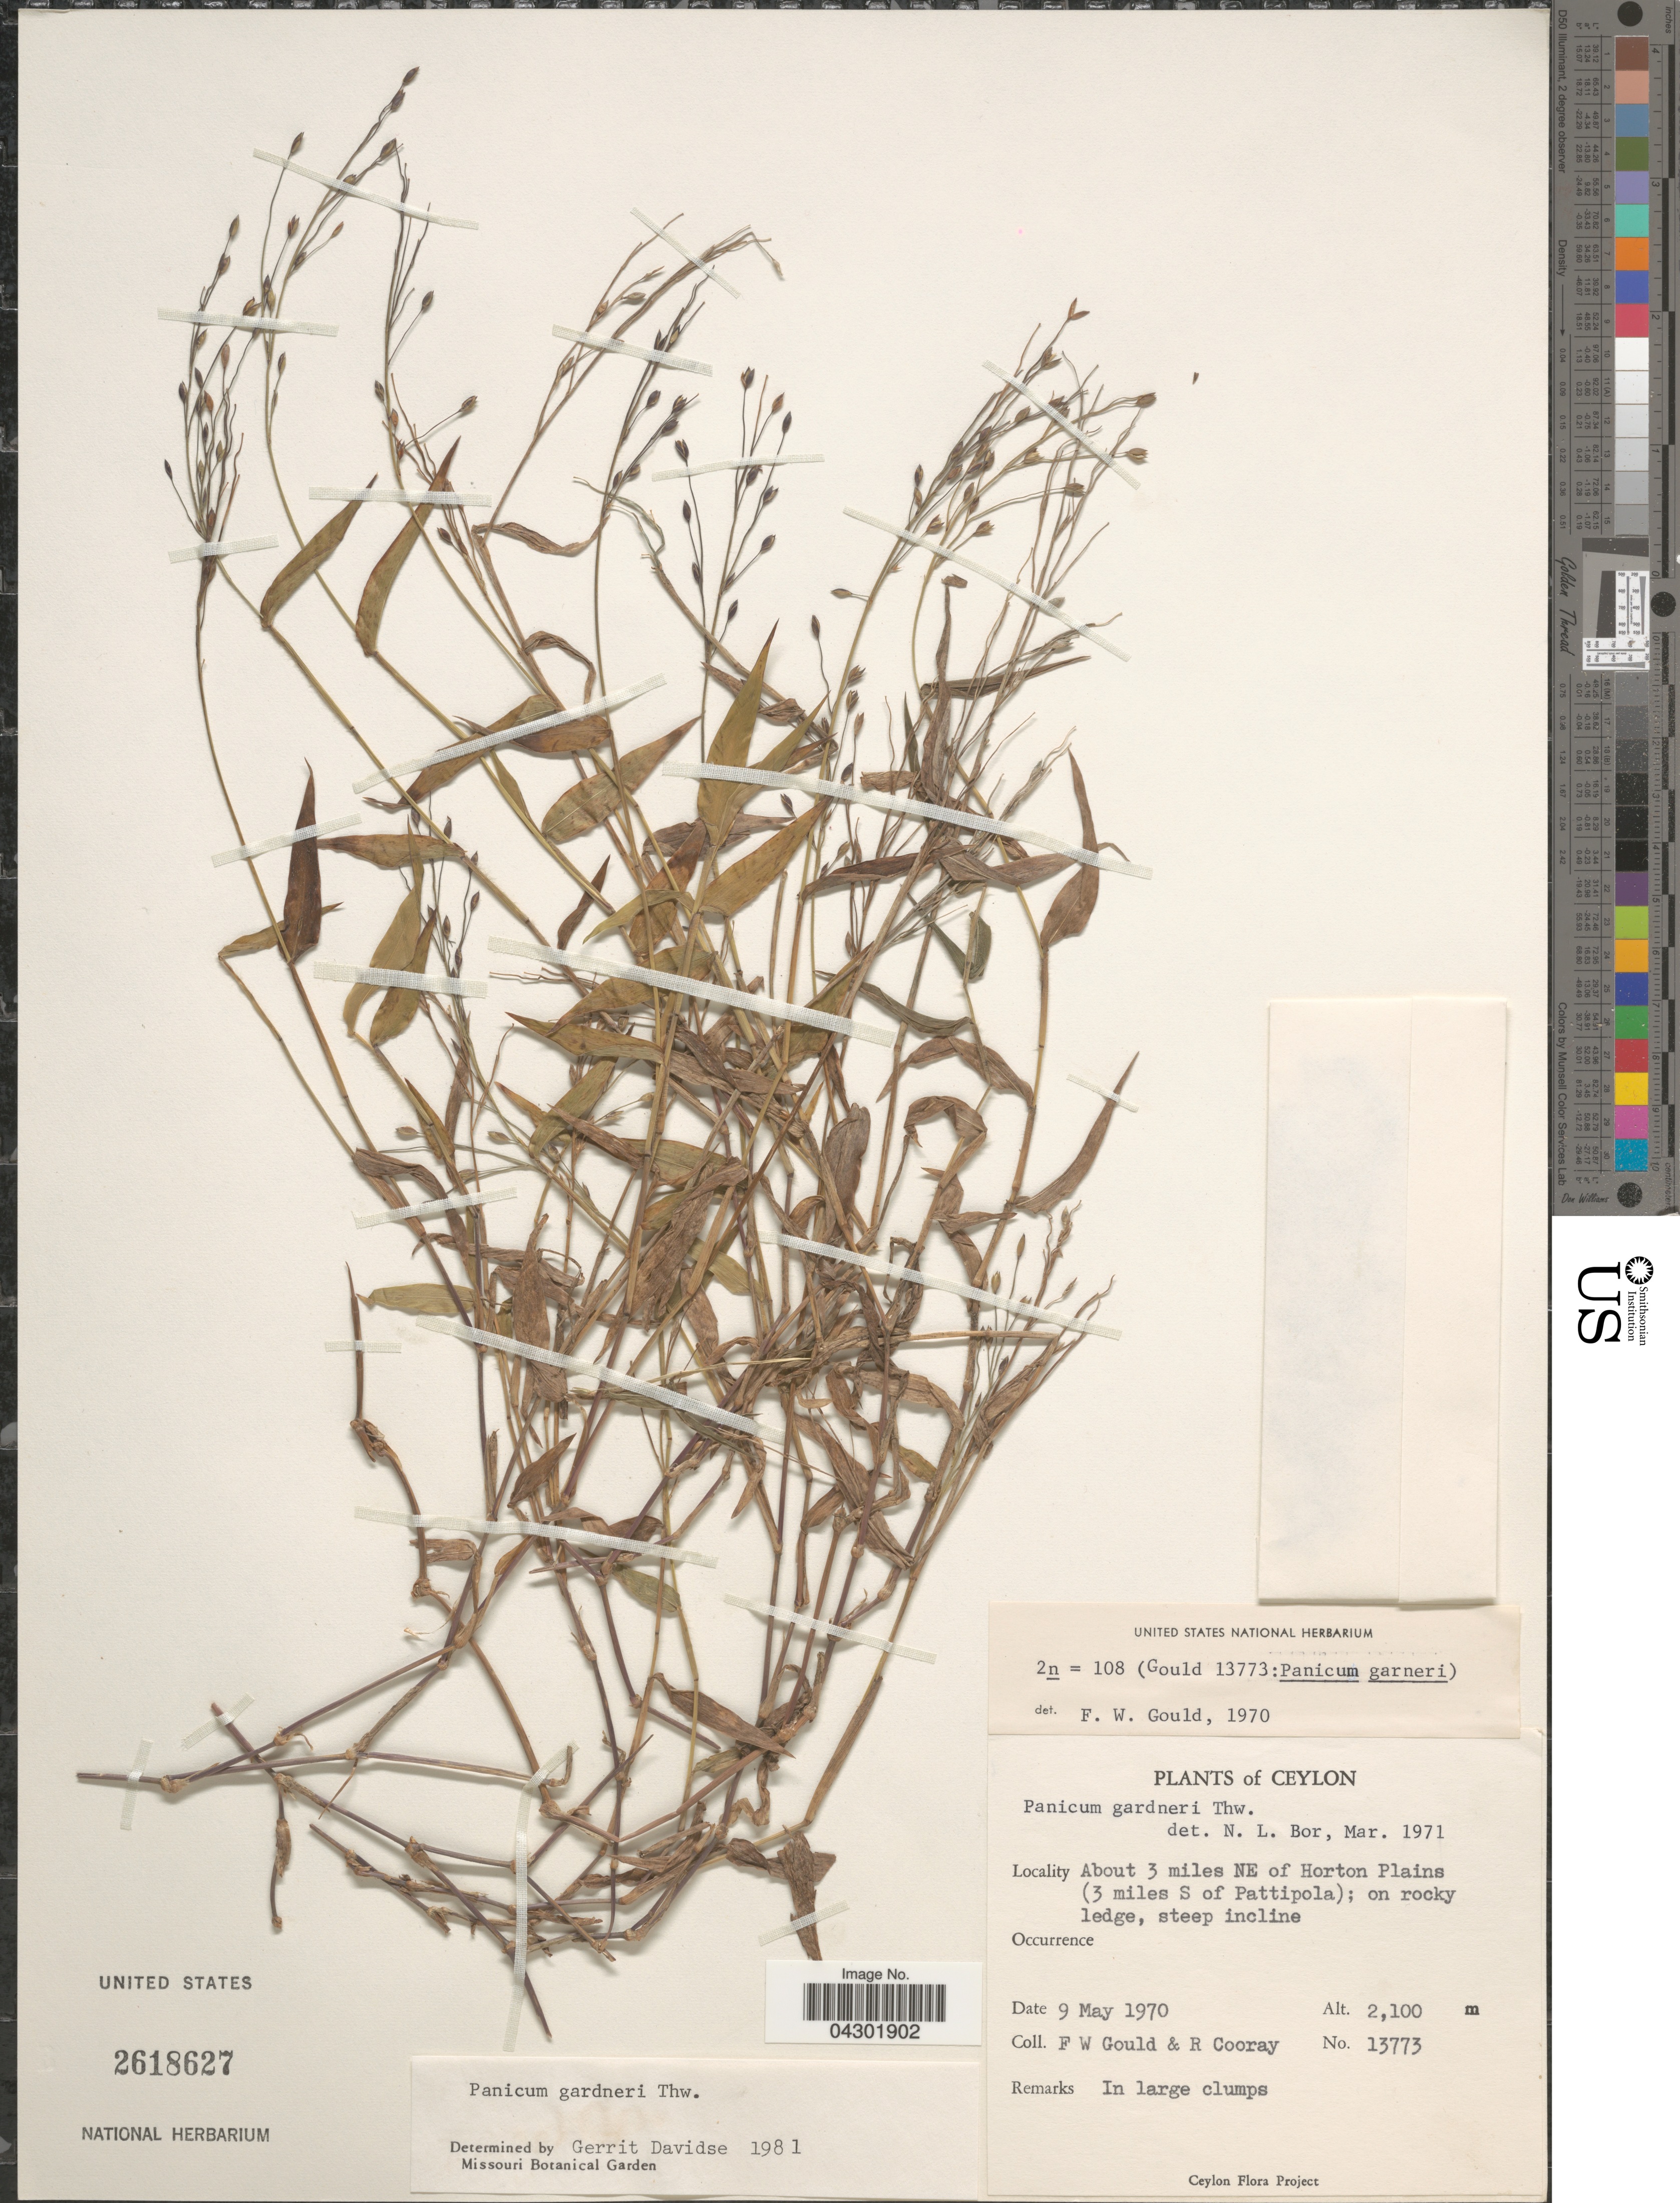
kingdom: Plantae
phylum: Tracheophyta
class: Liliopsida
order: Poales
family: Poaceae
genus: Panicum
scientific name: Panicum gardneri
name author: Thwaites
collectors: F. W. Gould & R. Cooray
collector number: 13773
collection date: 1970-05-09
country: Sri Lanka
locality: Ceylon. About 3 miles NE of Horton Plains (3 miles S of Pattipola); on rocky ledge, steep incline.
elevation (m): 2100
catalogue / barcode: US 2618627